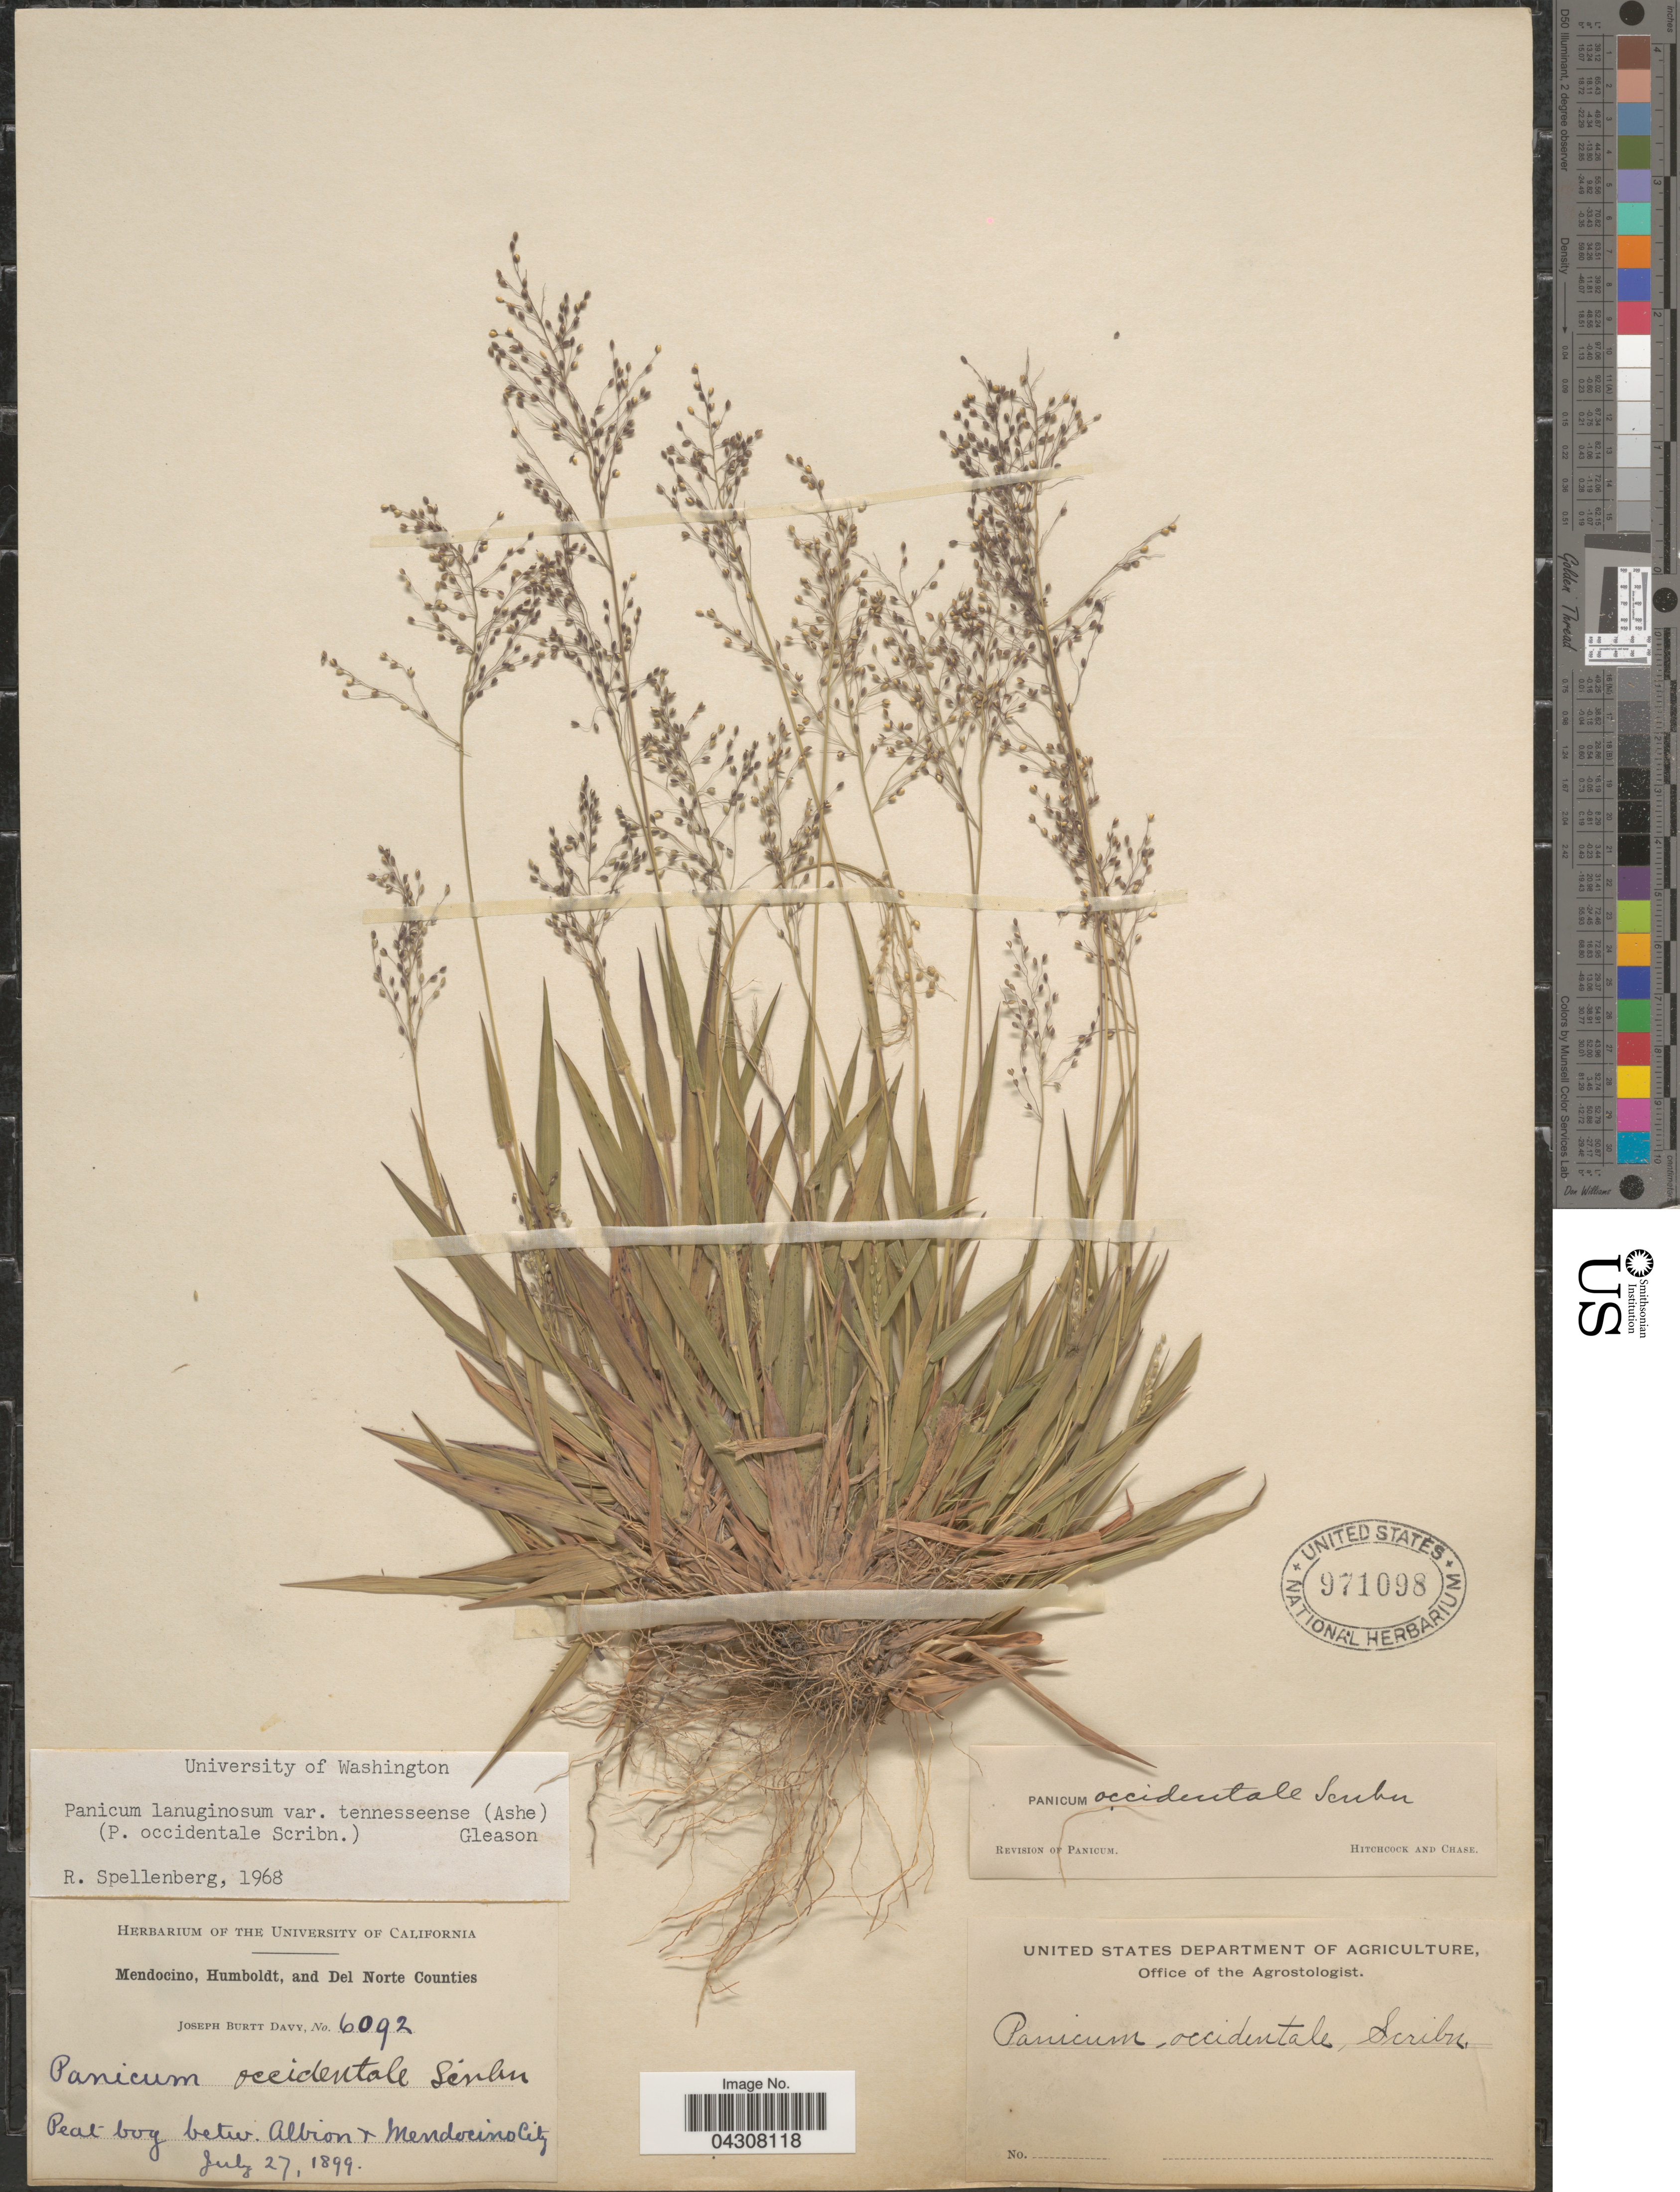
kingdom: Plantae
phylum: Tracheophyta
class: Liliopsida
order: Poales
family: Poaceae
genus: Dichanthelium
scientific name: Dichanthelium acuminatum var. acuminatum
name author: (Sw.) Gould & C.A. Clark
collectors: J. Burtt Davy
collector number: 6092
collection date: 1899-07-27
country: United States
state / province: California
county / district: Mendocino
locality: Mendocino, Humboldt, and Del Norte Counties. Peat bog betw. Albion + Mendocino City.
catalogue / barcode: US 971098